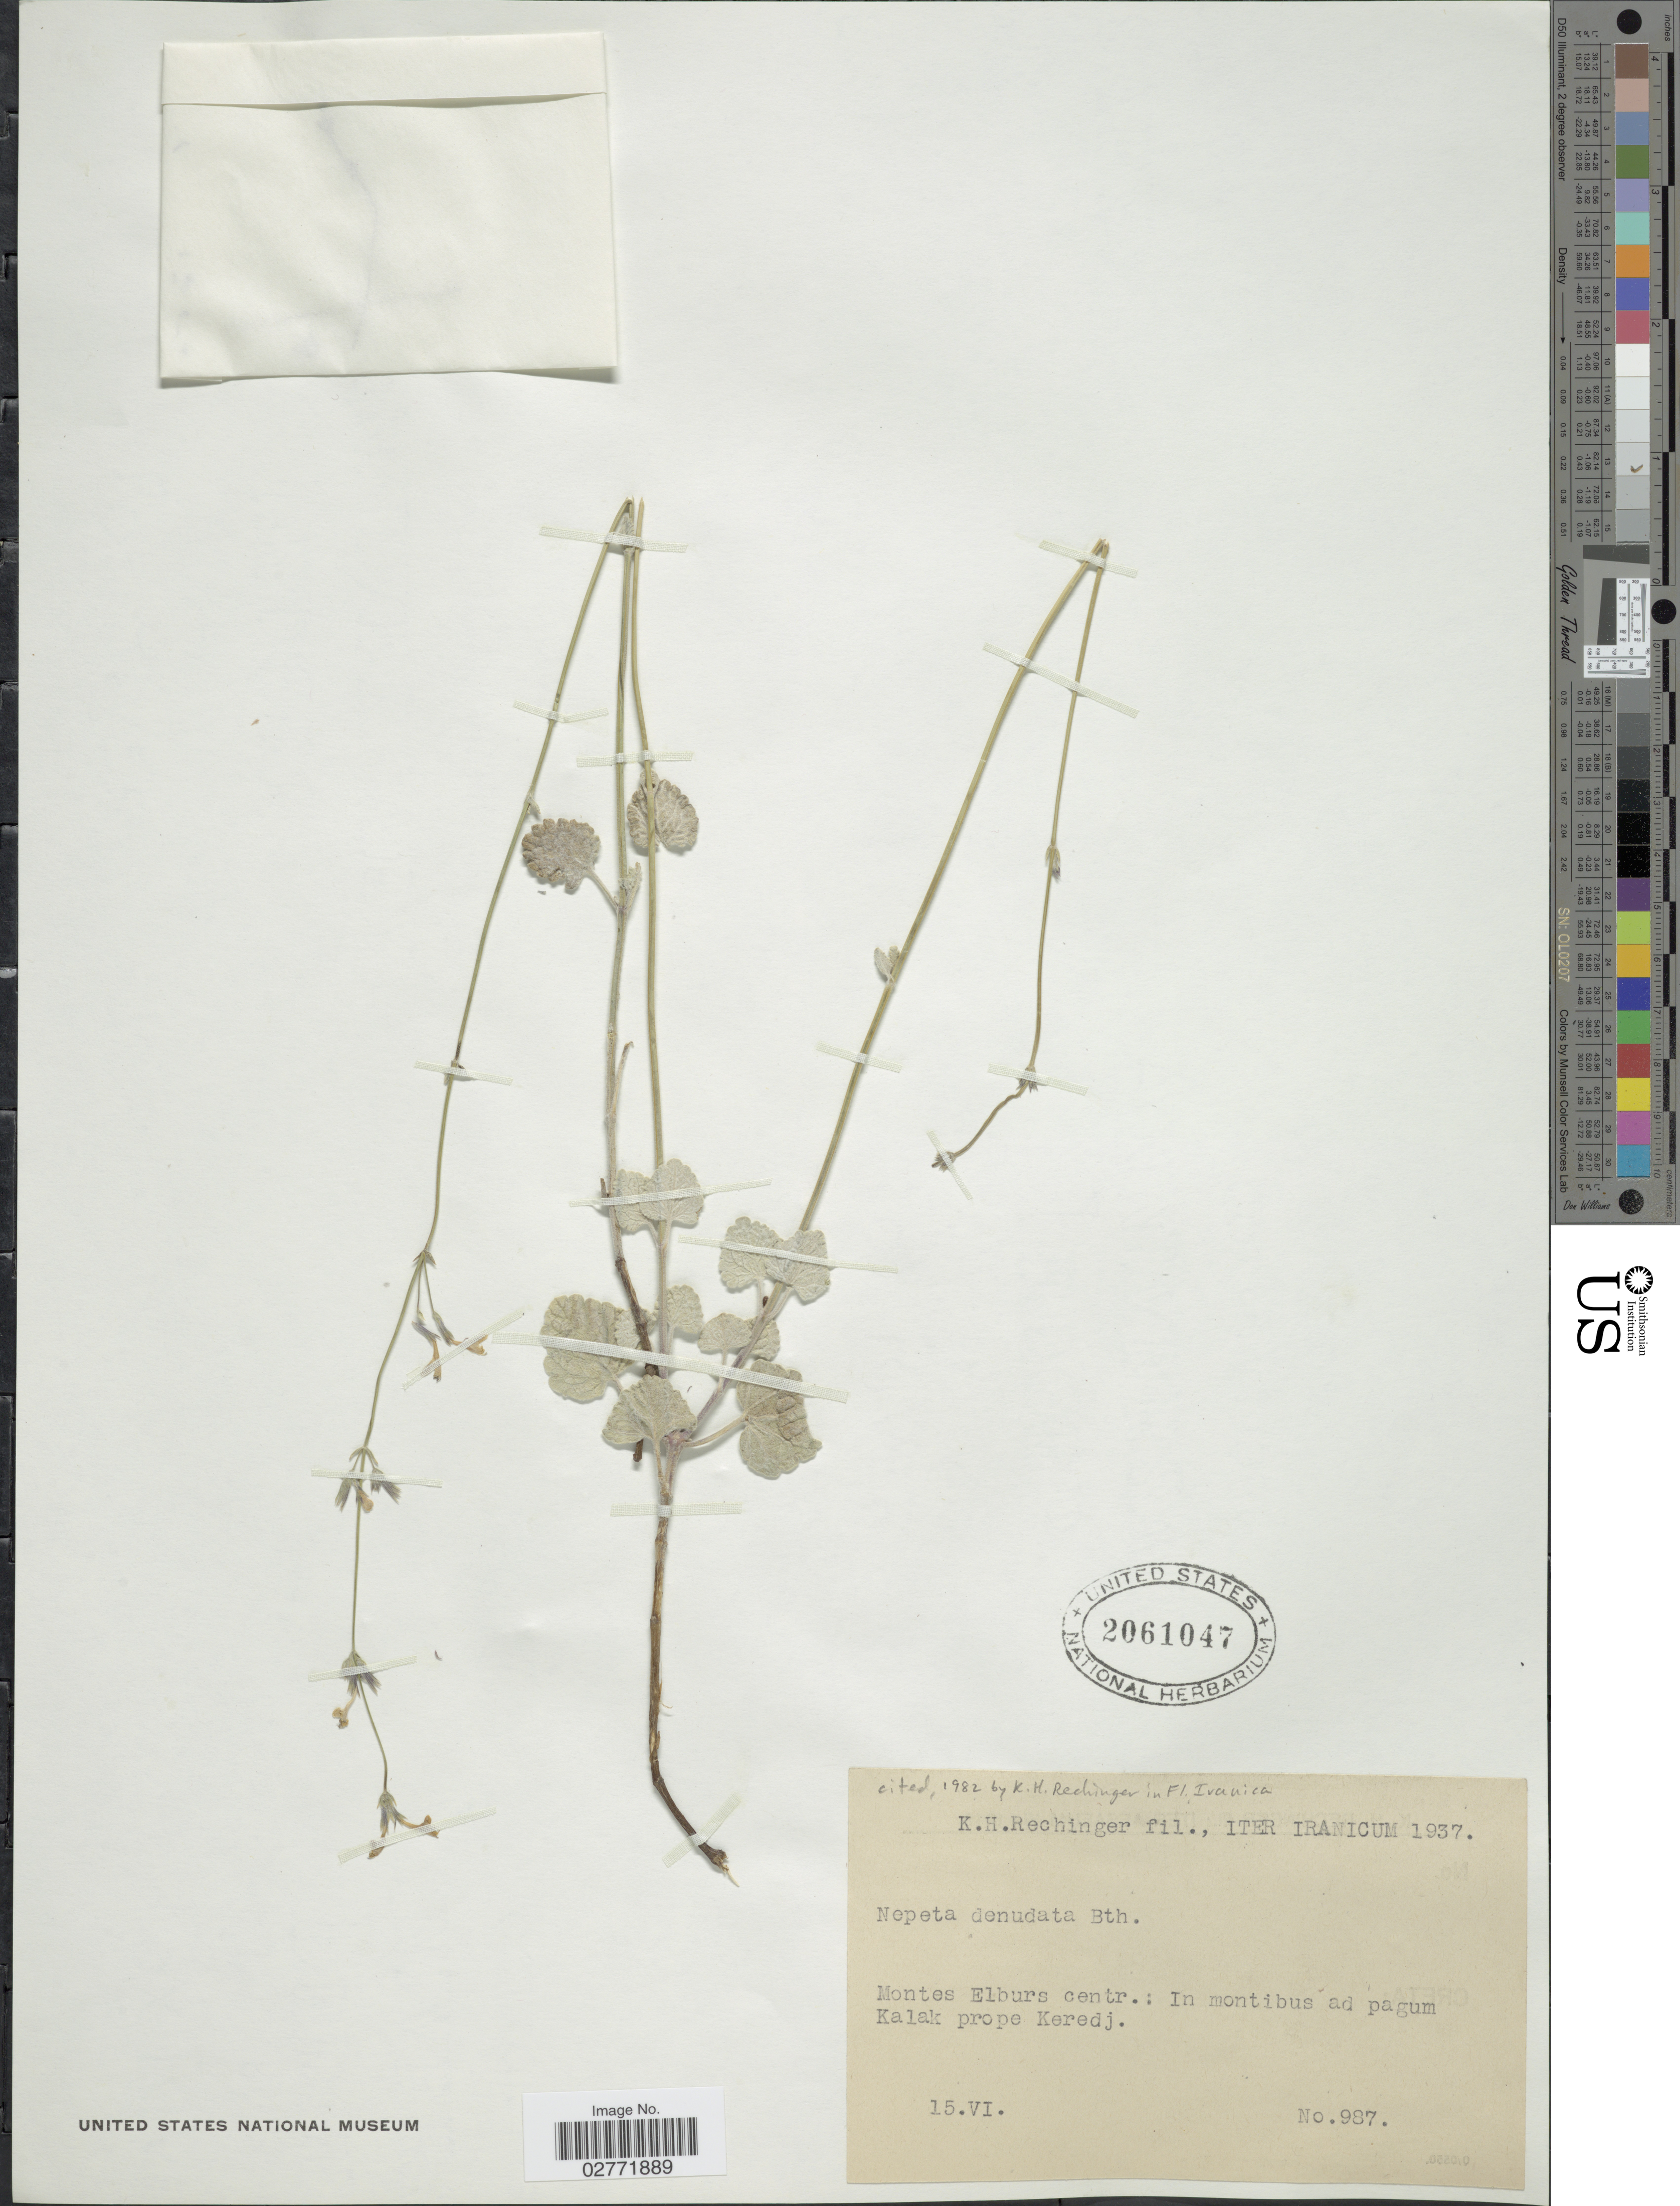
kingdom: Plantae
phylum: Tracheophyta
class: Magnoliopsida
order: Lamiales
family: Lamiaceae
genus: Nepeta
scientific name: Nepeta denudata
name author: Benth.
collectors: K. H. Rechinger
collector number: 987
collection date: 1937-06-15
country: Iran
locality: Montes Elburs centr.: in montibus ad pagum Kalak prope Keredj.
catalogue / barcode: US 2061047